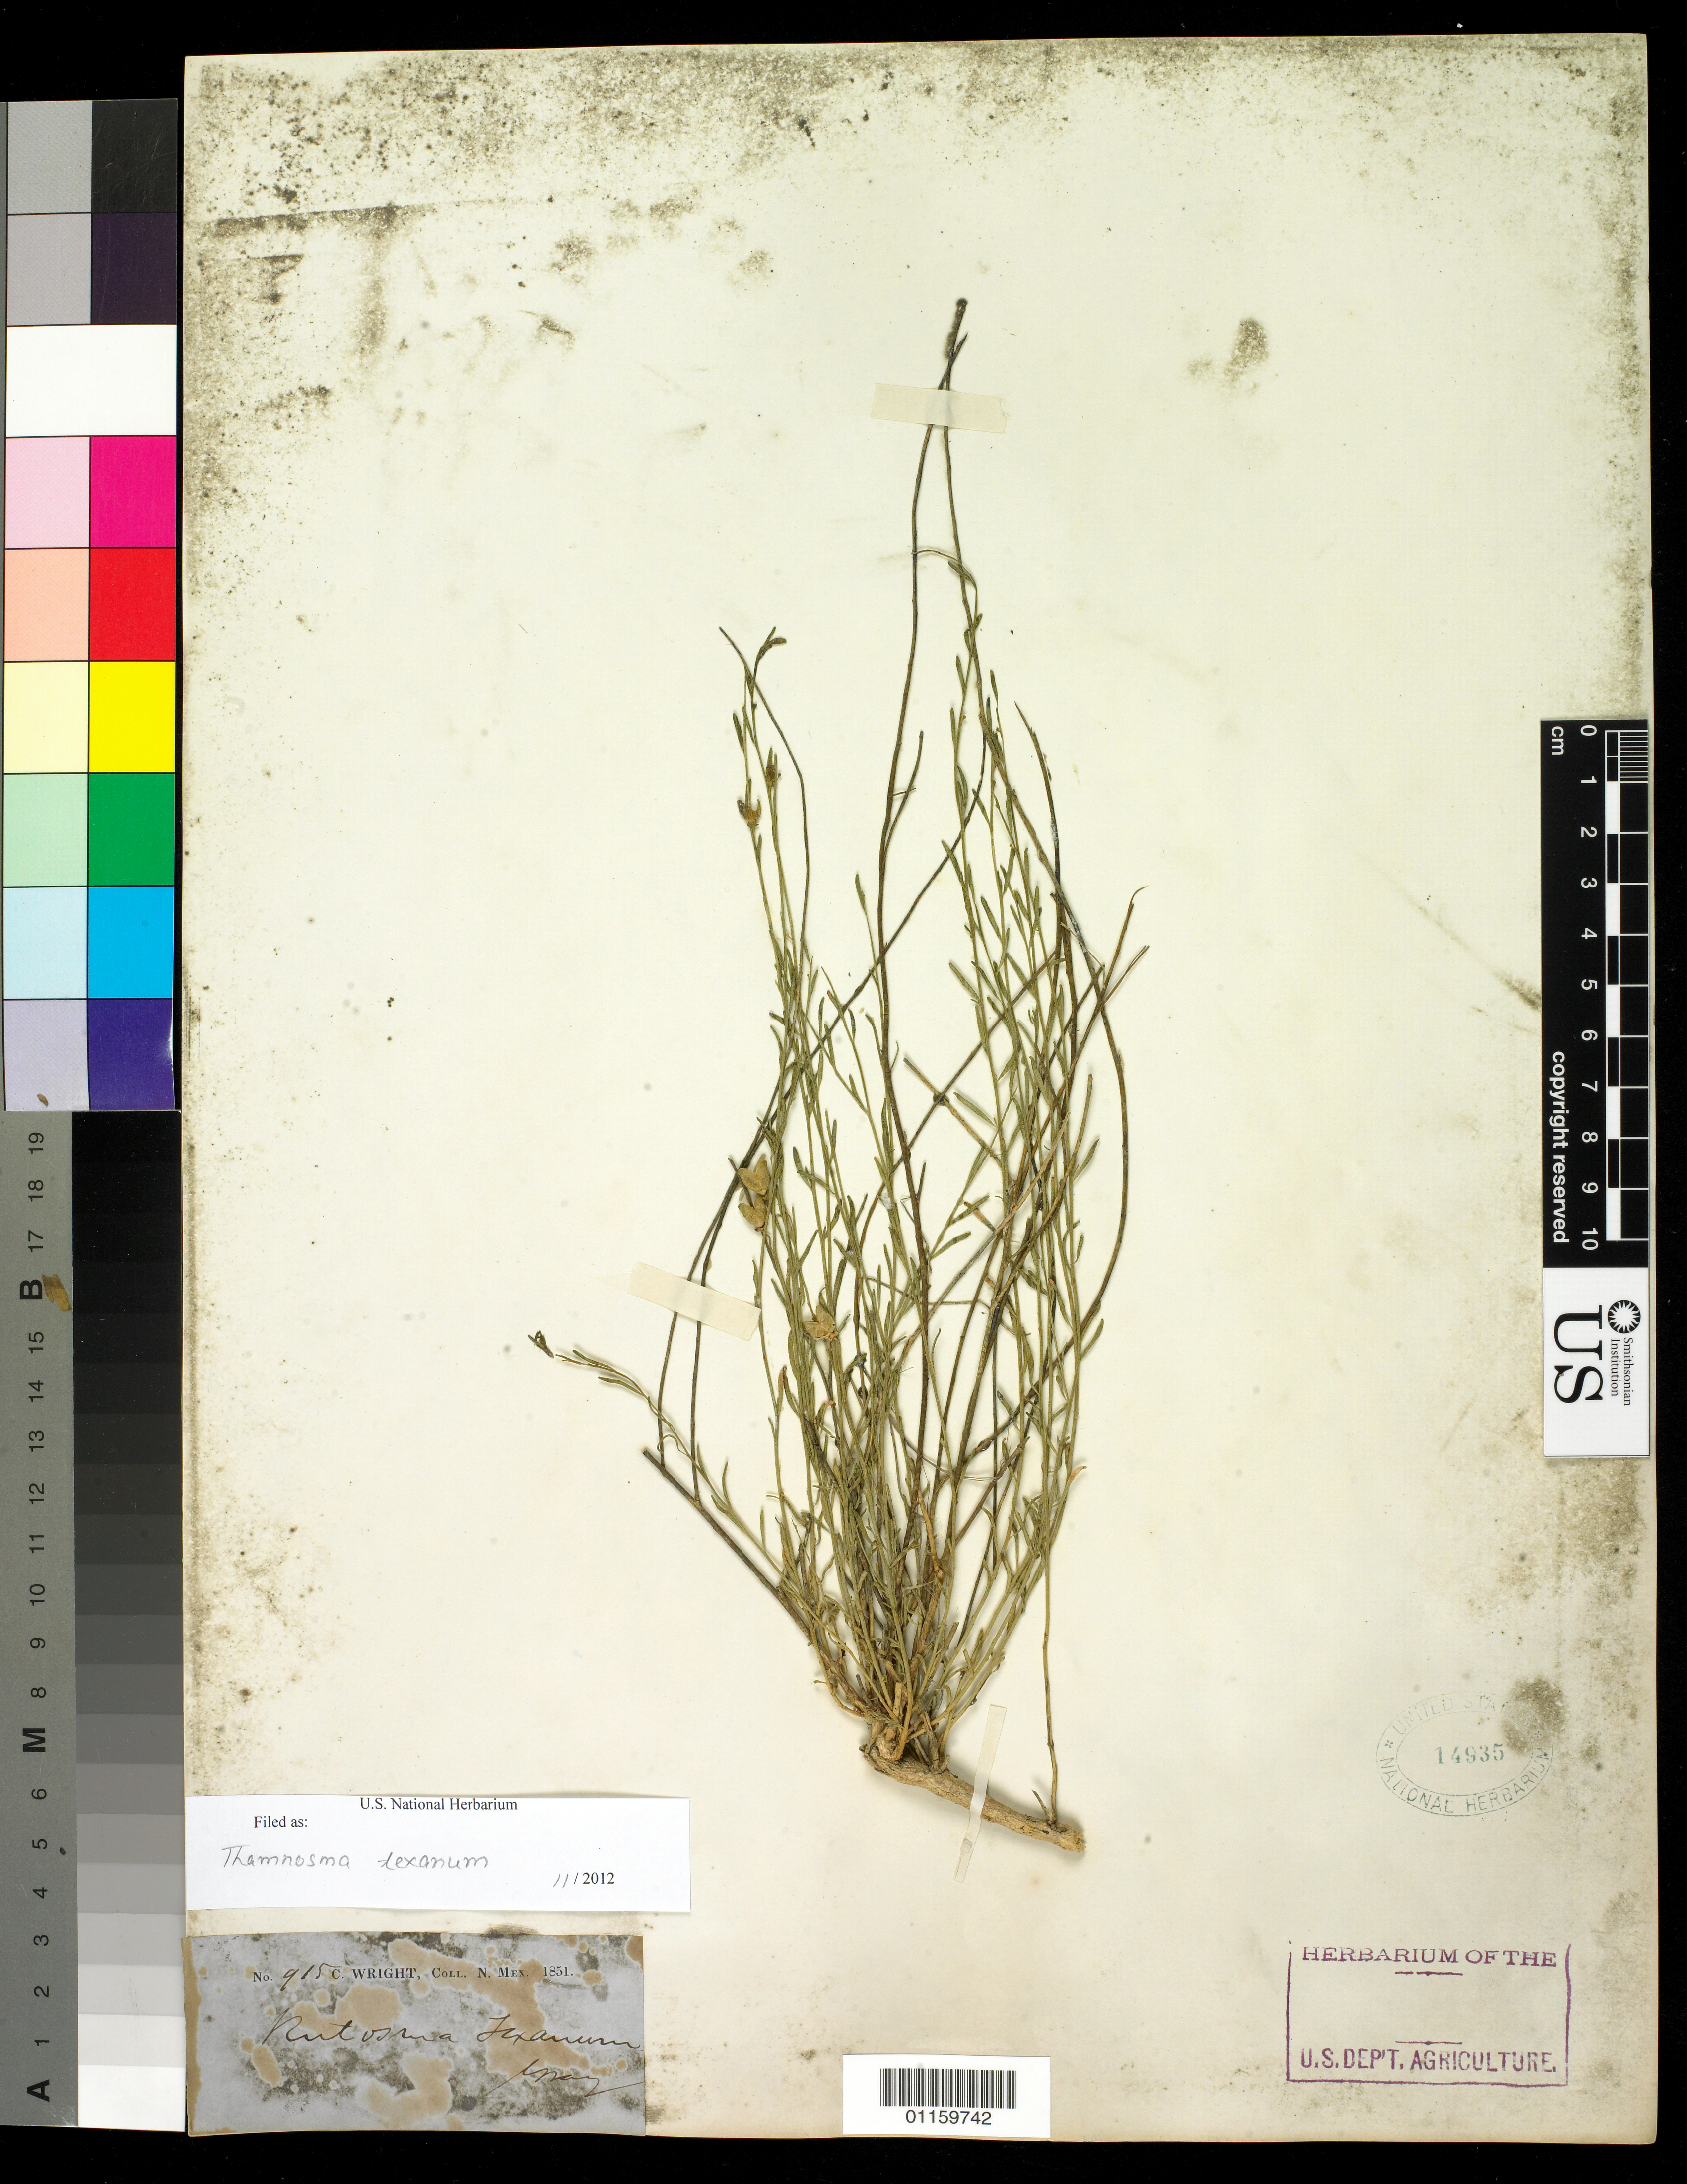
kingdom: Plantae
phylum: Tracheophyta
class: Magnoliopsida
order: Sapindales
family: Rutaceae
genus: Thamnosma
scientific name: Thamnosma texana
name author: (A. Gray) Torr.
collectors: C. Wright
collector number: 915c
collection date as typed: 1851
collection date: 1851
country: United States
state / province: New Mexico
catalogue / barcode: US 14935